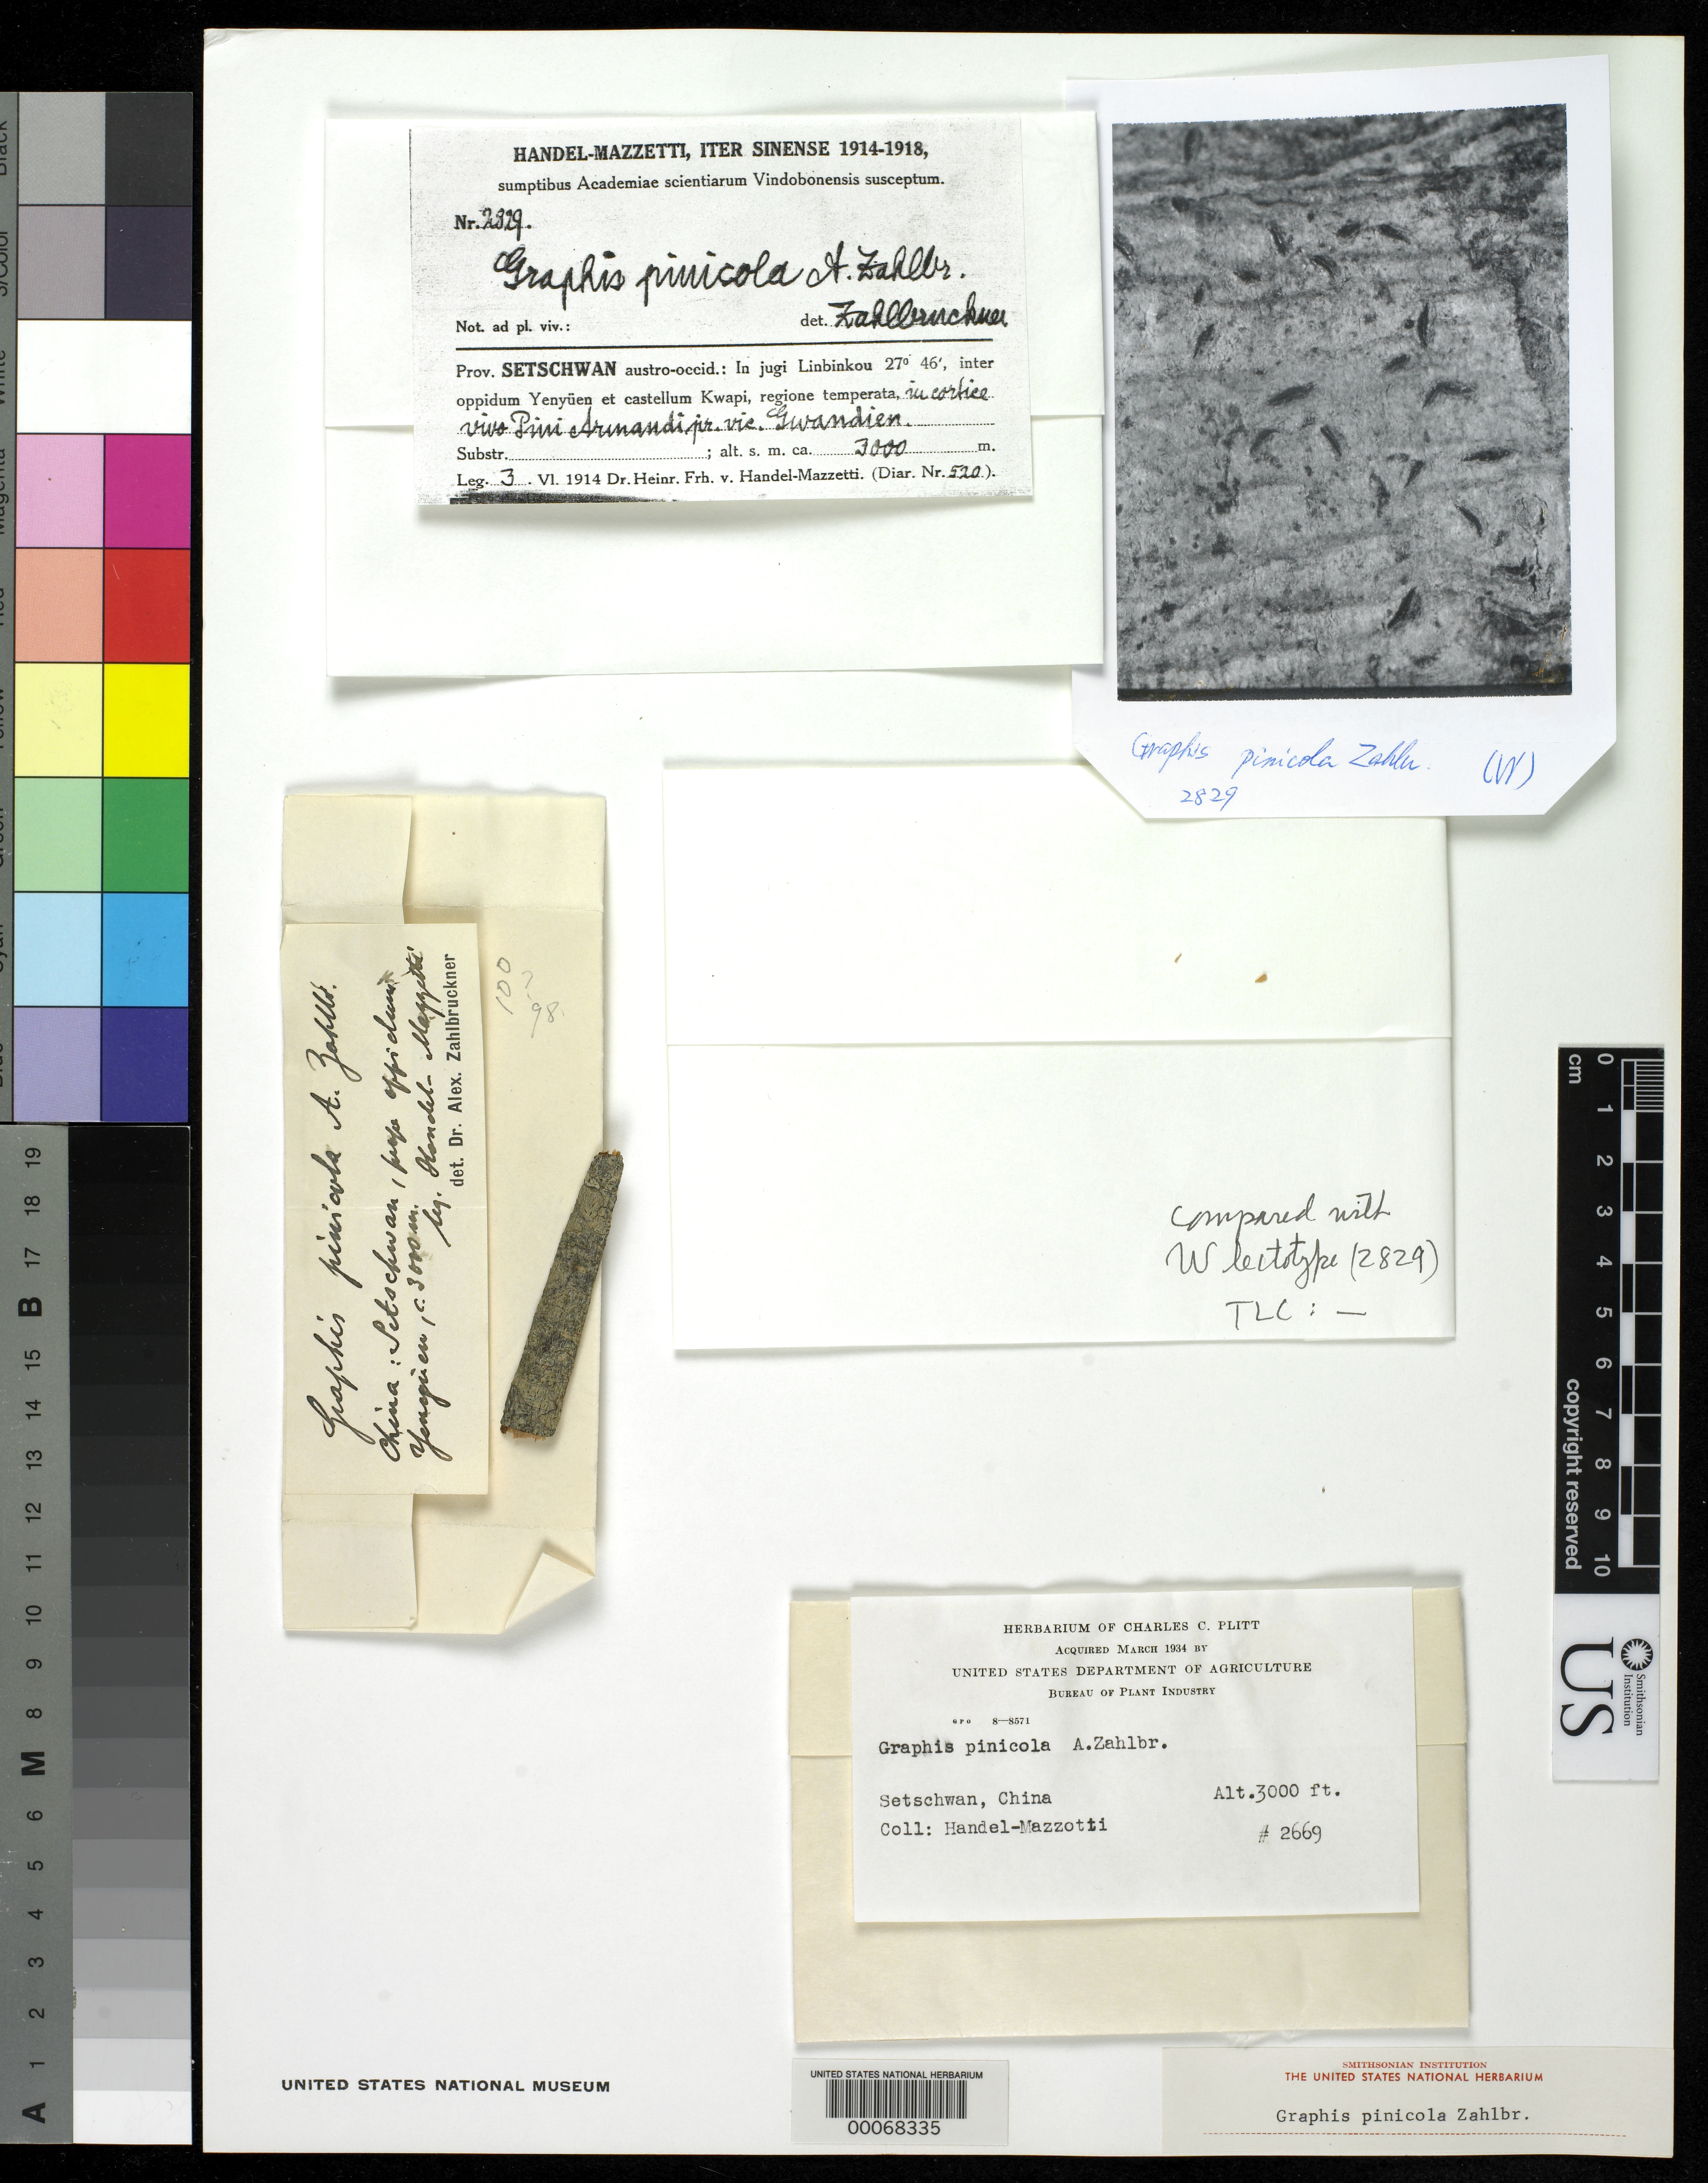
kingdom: Fungi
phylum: Ascomycota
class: Lecanoromycetes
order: Ostropales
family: Graphidaceae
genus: Graphis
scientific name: Graphis pinicola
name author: Zahlbr. in Hand.-Mazz.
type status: Isotype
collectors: H. Handel-Mazzetti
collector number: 2829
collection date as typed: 03 Jun 1914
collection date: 1914-06-03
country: China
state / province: Sichuan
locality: Gwandien zwischen Yenyuen und Kwapi. [Gwandien between Yenyuen & Kwapi.]